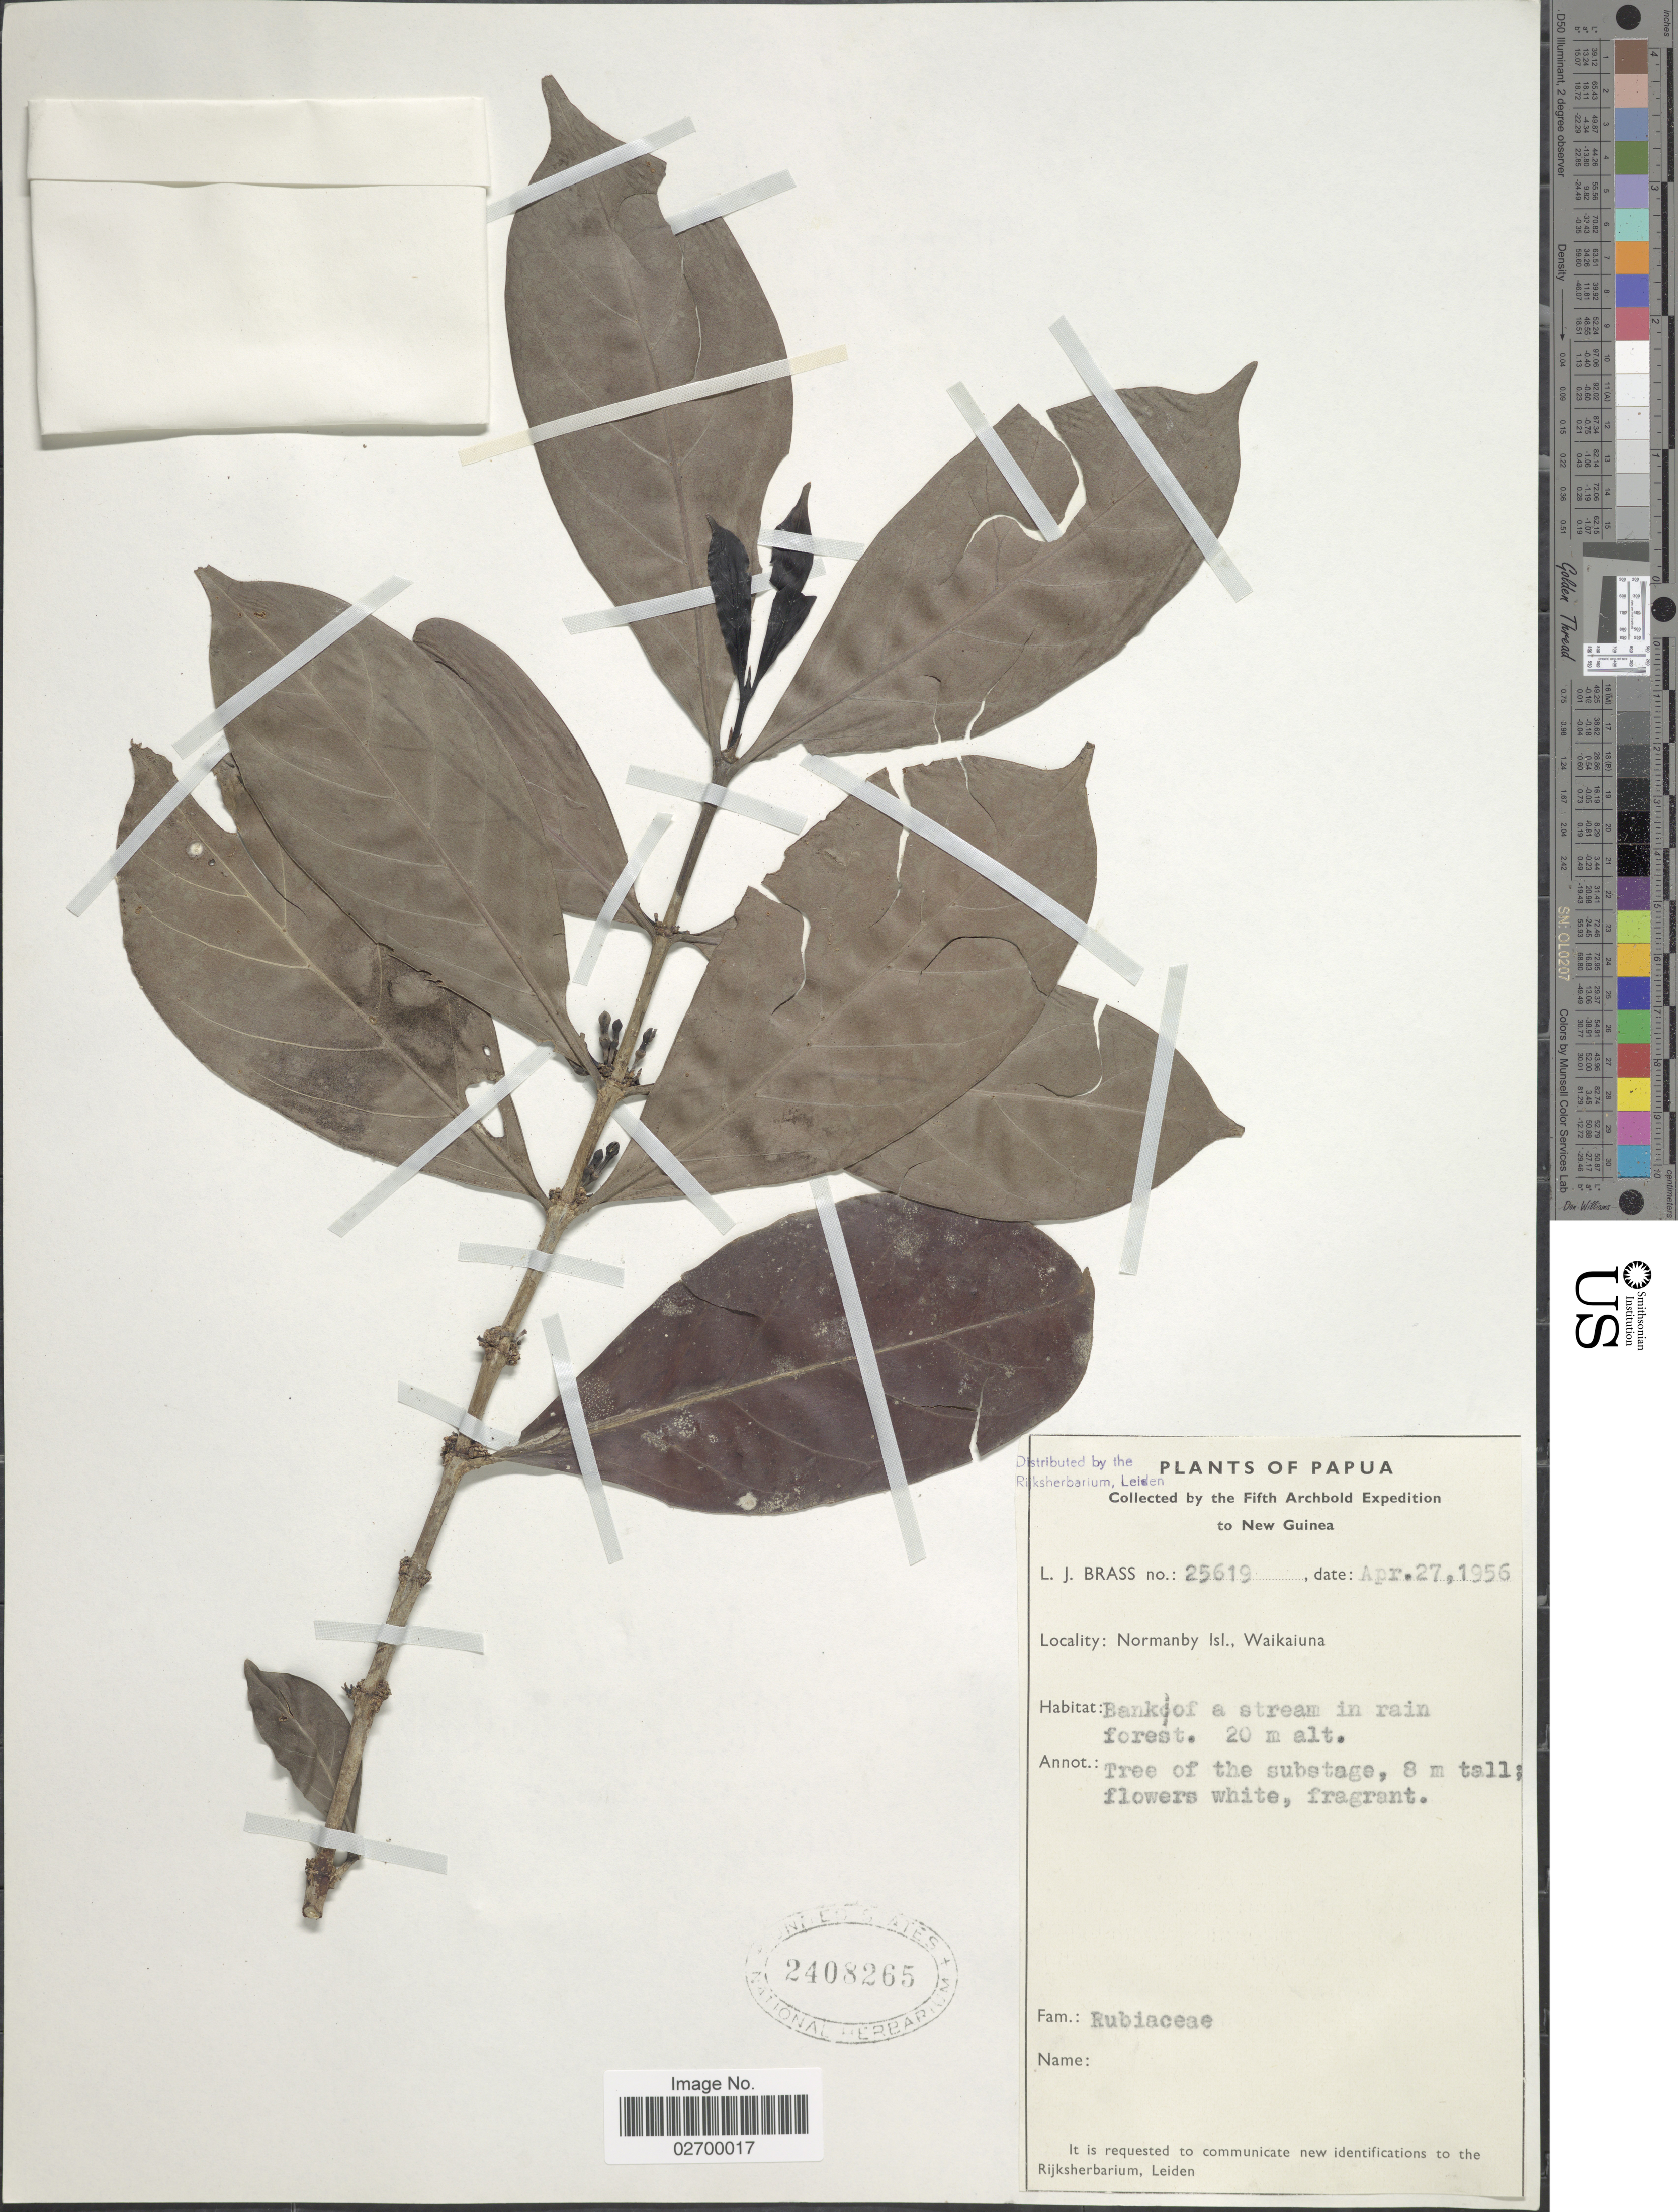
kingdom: Plantae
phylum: Tracheophyta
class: Magnoliopsida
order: Gentianales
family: Rubiaceae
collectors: L. J. Brass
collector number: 25619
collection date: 1956-04-27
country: Papua New Guinea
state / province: Milne Bay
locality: Normanby Isl. Waikaiuna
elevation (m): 20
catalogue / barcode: US 2408265